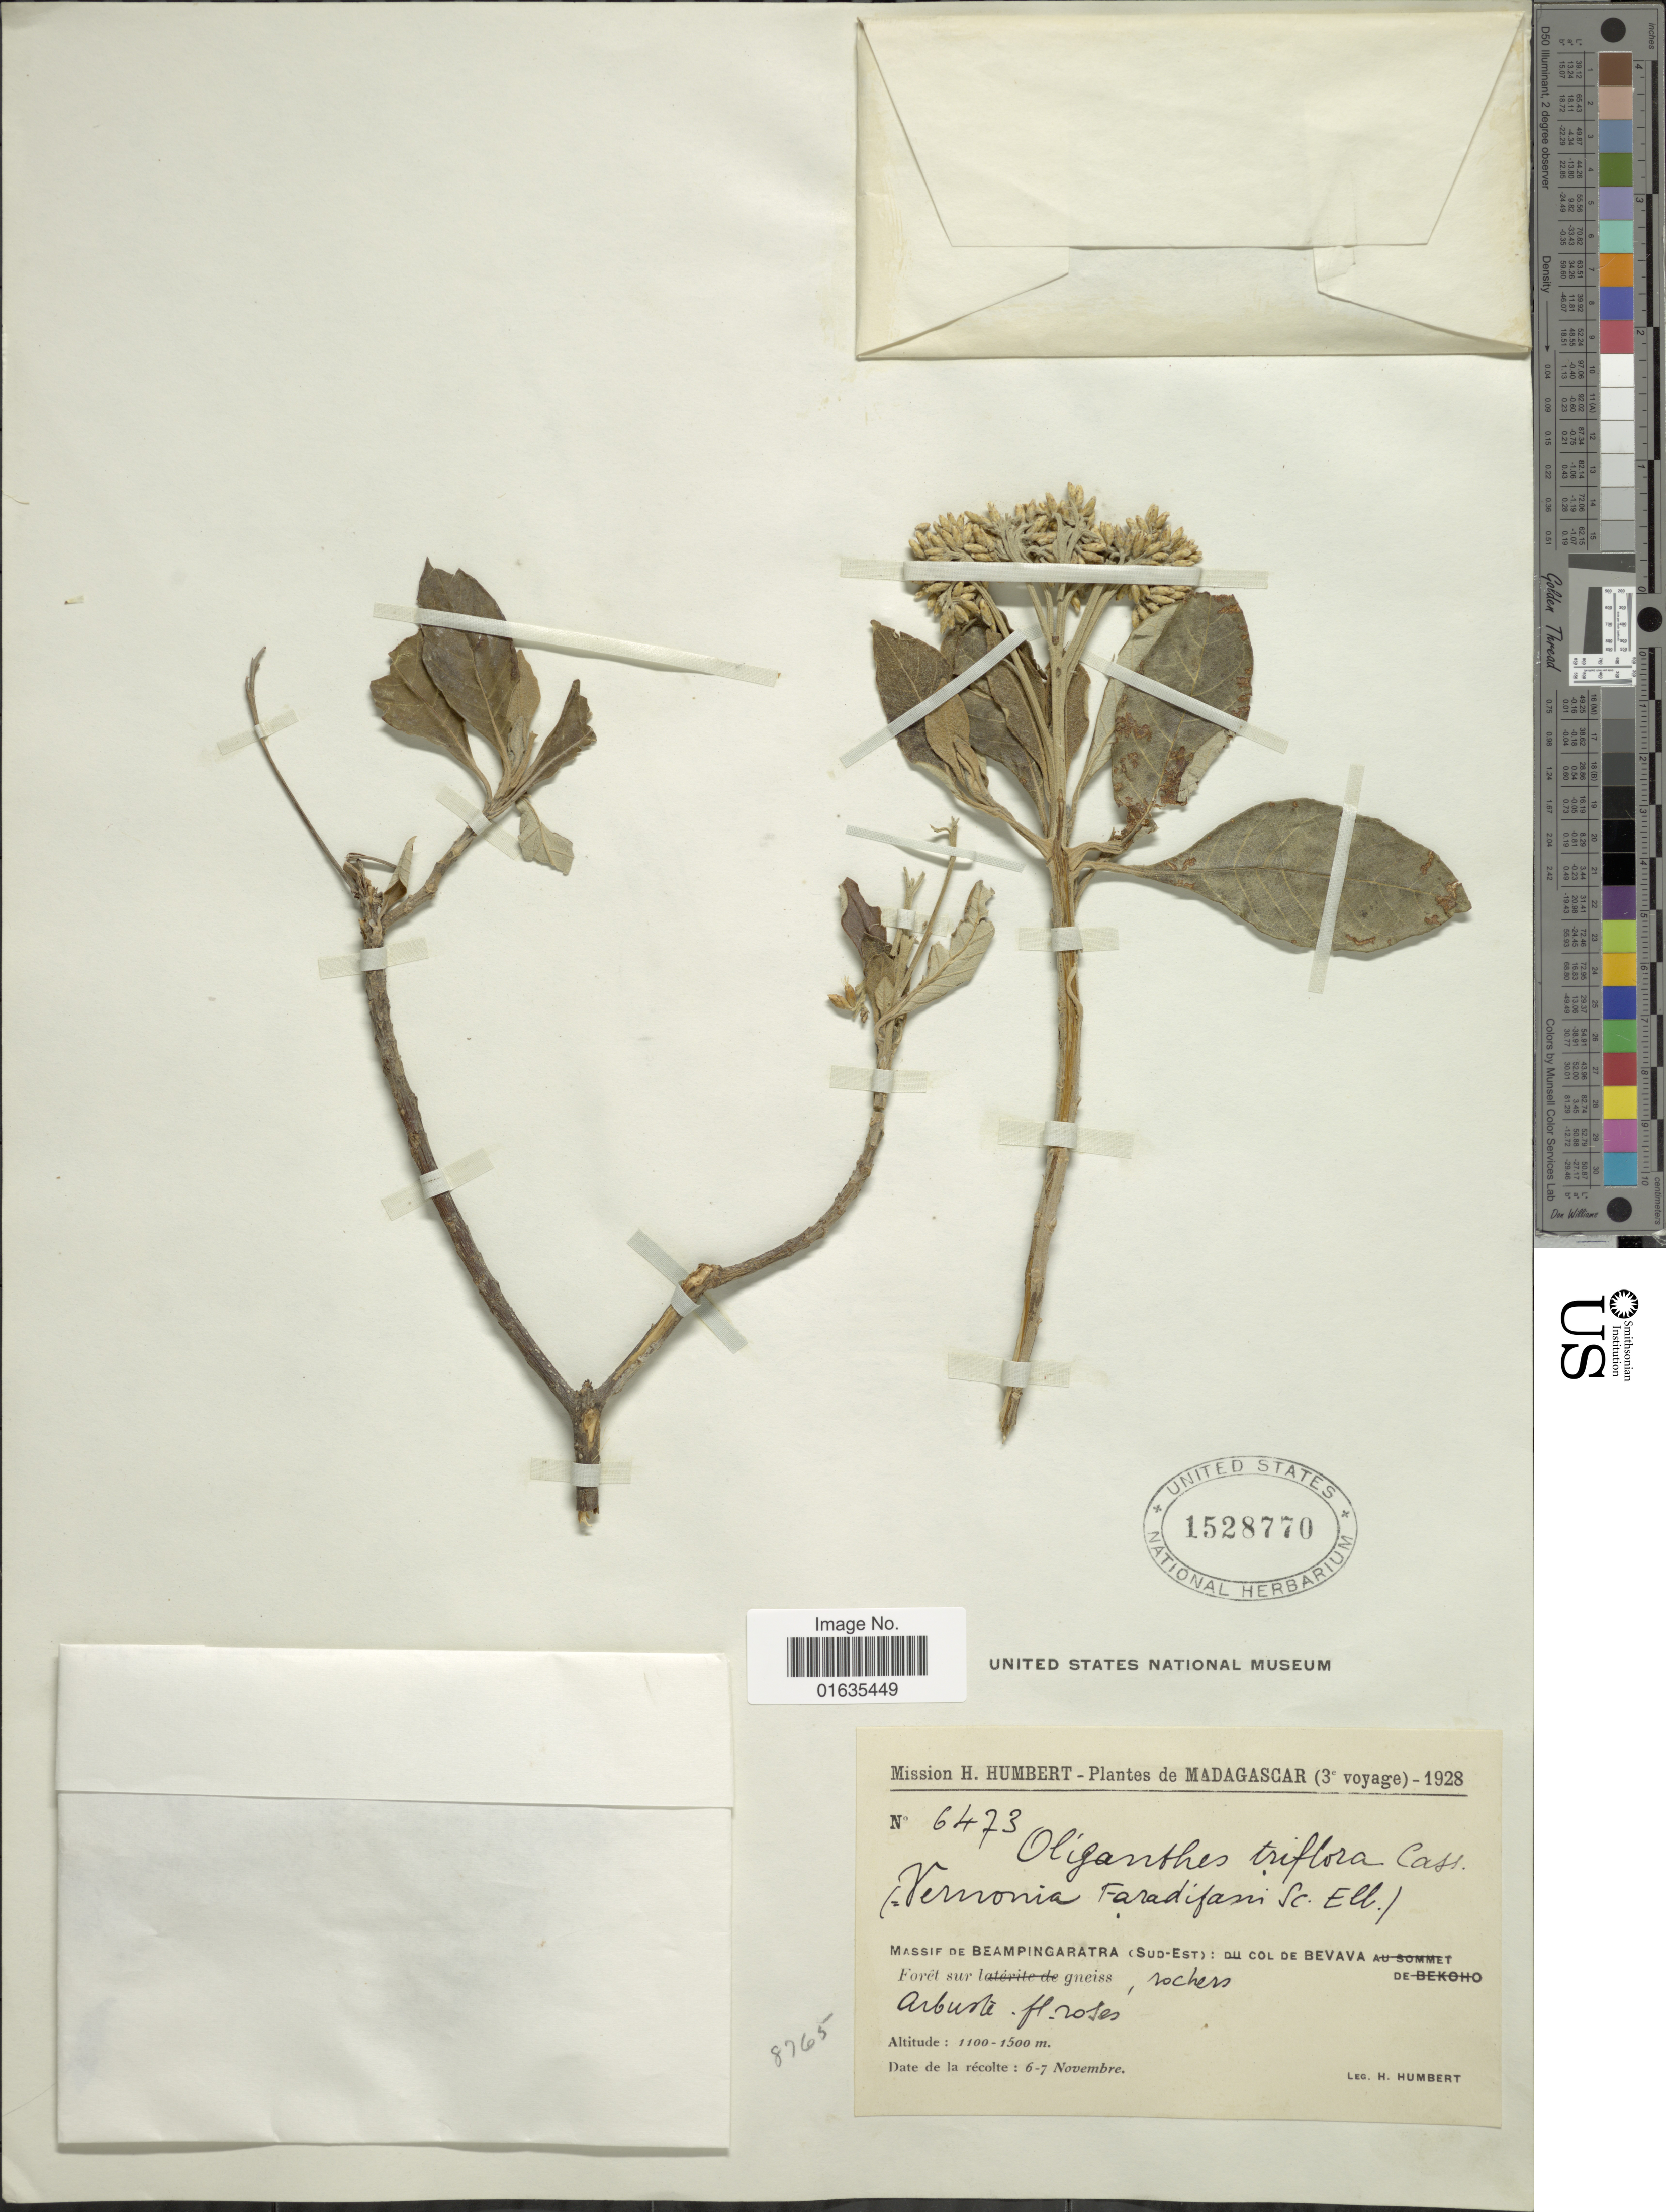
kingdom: Plantae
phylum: Tracheophyta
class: Magnoliopsida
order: Asterales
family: Asteraceae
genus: Oliganthes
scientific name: Oliganthes triflora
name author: Cass.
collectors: H. Humbert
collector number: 6473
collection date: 1928-11-06/1928-11-07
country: Madagascar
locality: Massif de Beampingaratra (sud-est), Bevava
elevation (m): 1100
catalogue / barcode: US 1528770